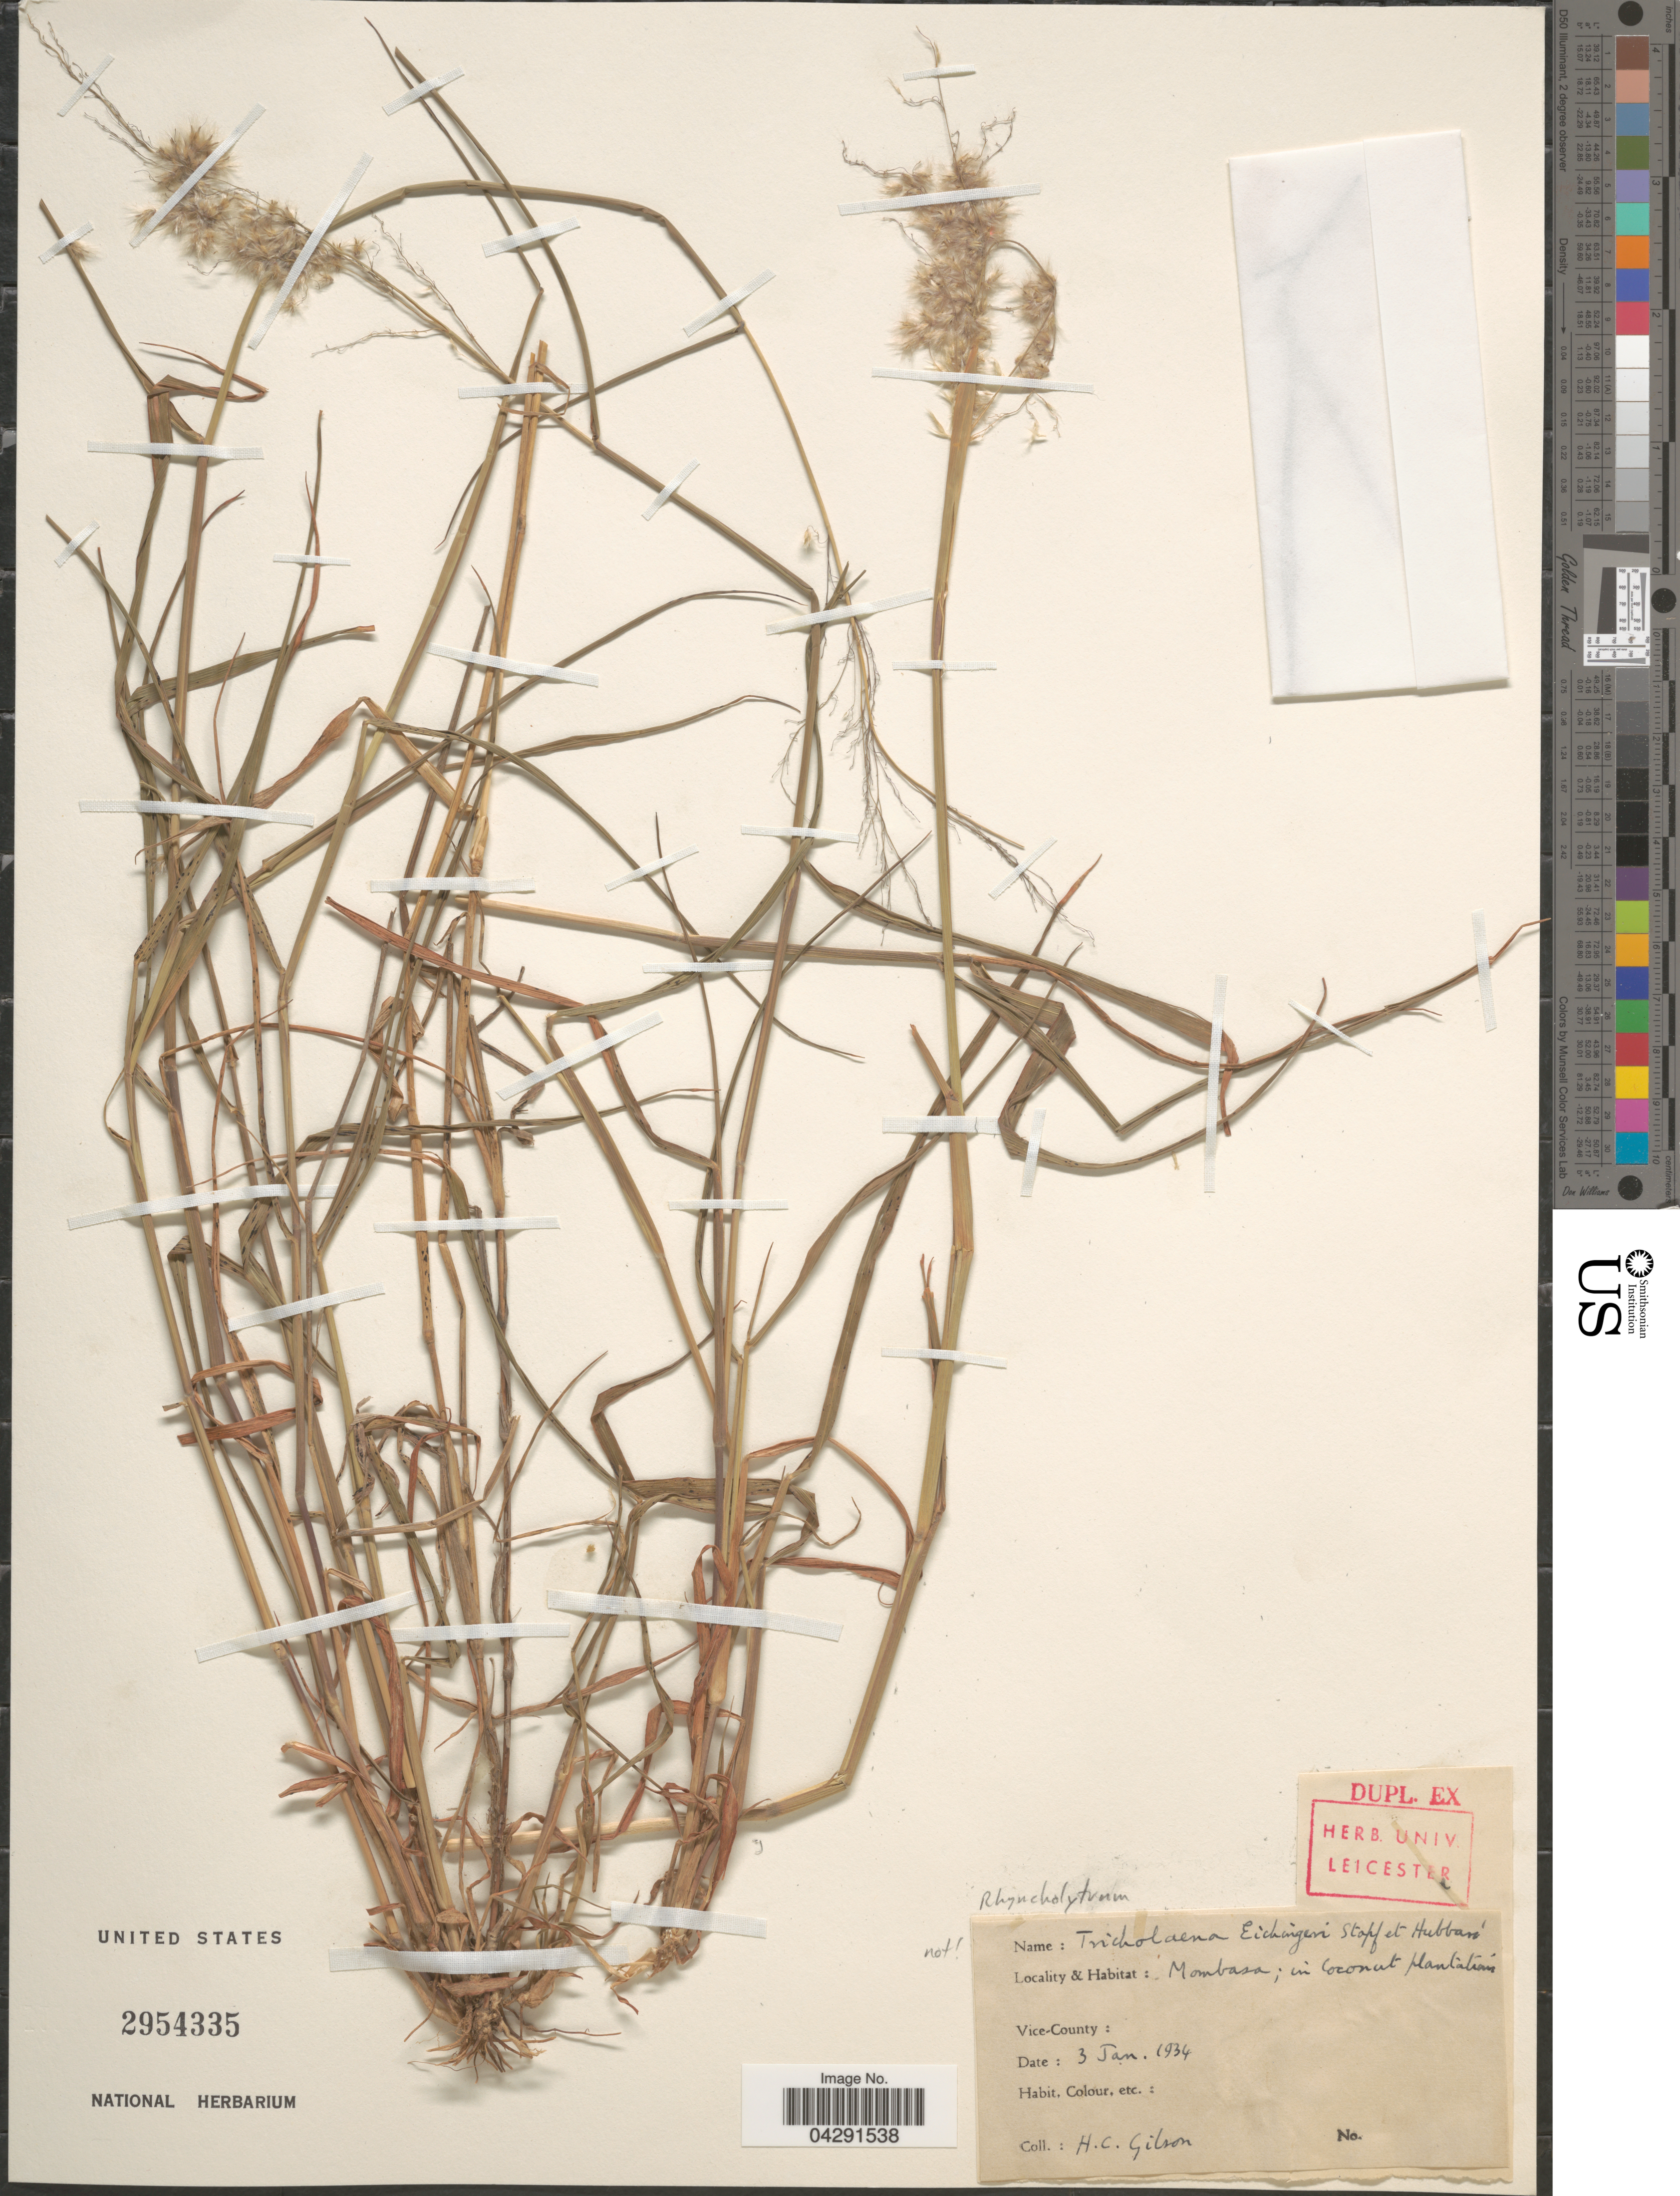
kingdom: Plantae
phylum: Tracheophyta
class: Liliopsida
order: Poales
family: Poaceae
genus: Melinis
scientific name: Melinis sp.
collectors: H. Gilson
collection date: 1934-01-03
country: Kenya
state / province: Mombasa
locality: In Coconut plantation.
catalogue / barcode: US 2954335